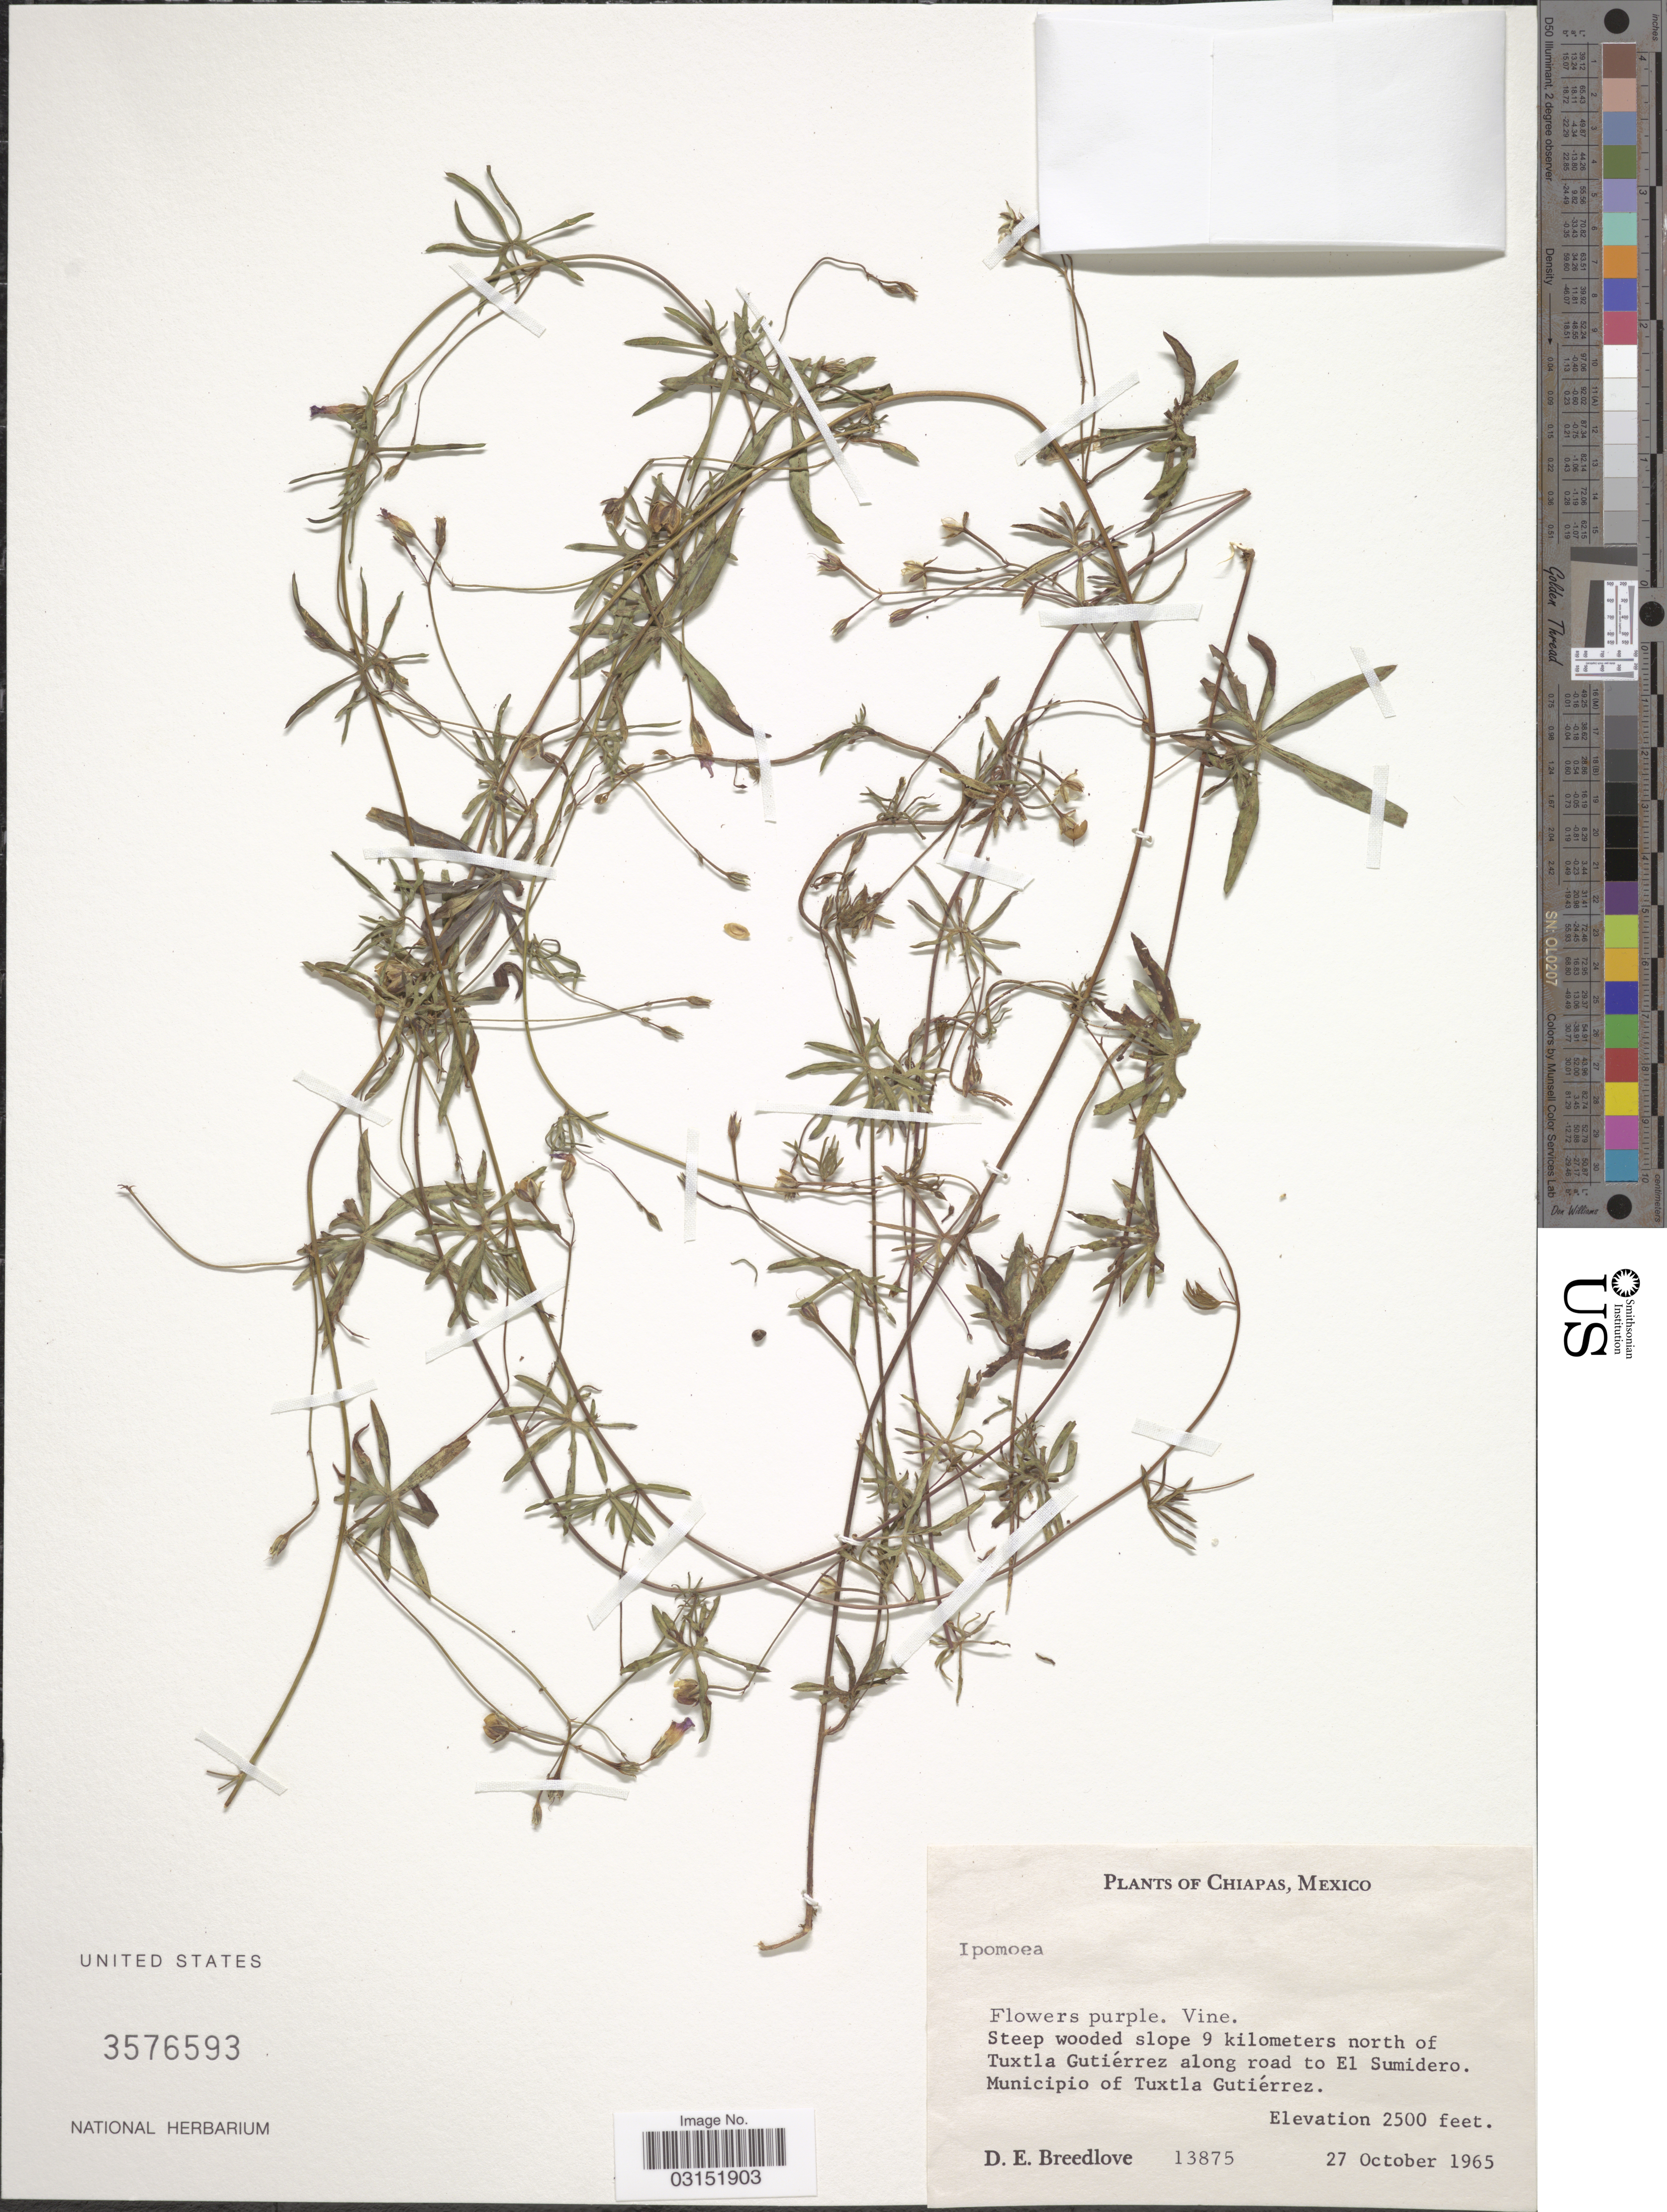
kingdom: Plantae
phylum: Tracheophyta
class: Magnoliopsida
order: Solanales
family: Convolvulaceae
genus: Ipomoea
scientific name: Ipomoea sp.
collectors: D. E. Breedlove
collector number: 13875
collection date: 1965-10-27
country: Mexico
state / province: Chiapas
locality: Steep wooded slope 9 kilometers north of Tuxtla Gutiérrez along road to El Sumidero, Municipio of Tuxtla Gutiérrez.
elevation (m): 762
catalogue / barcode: US 3576593